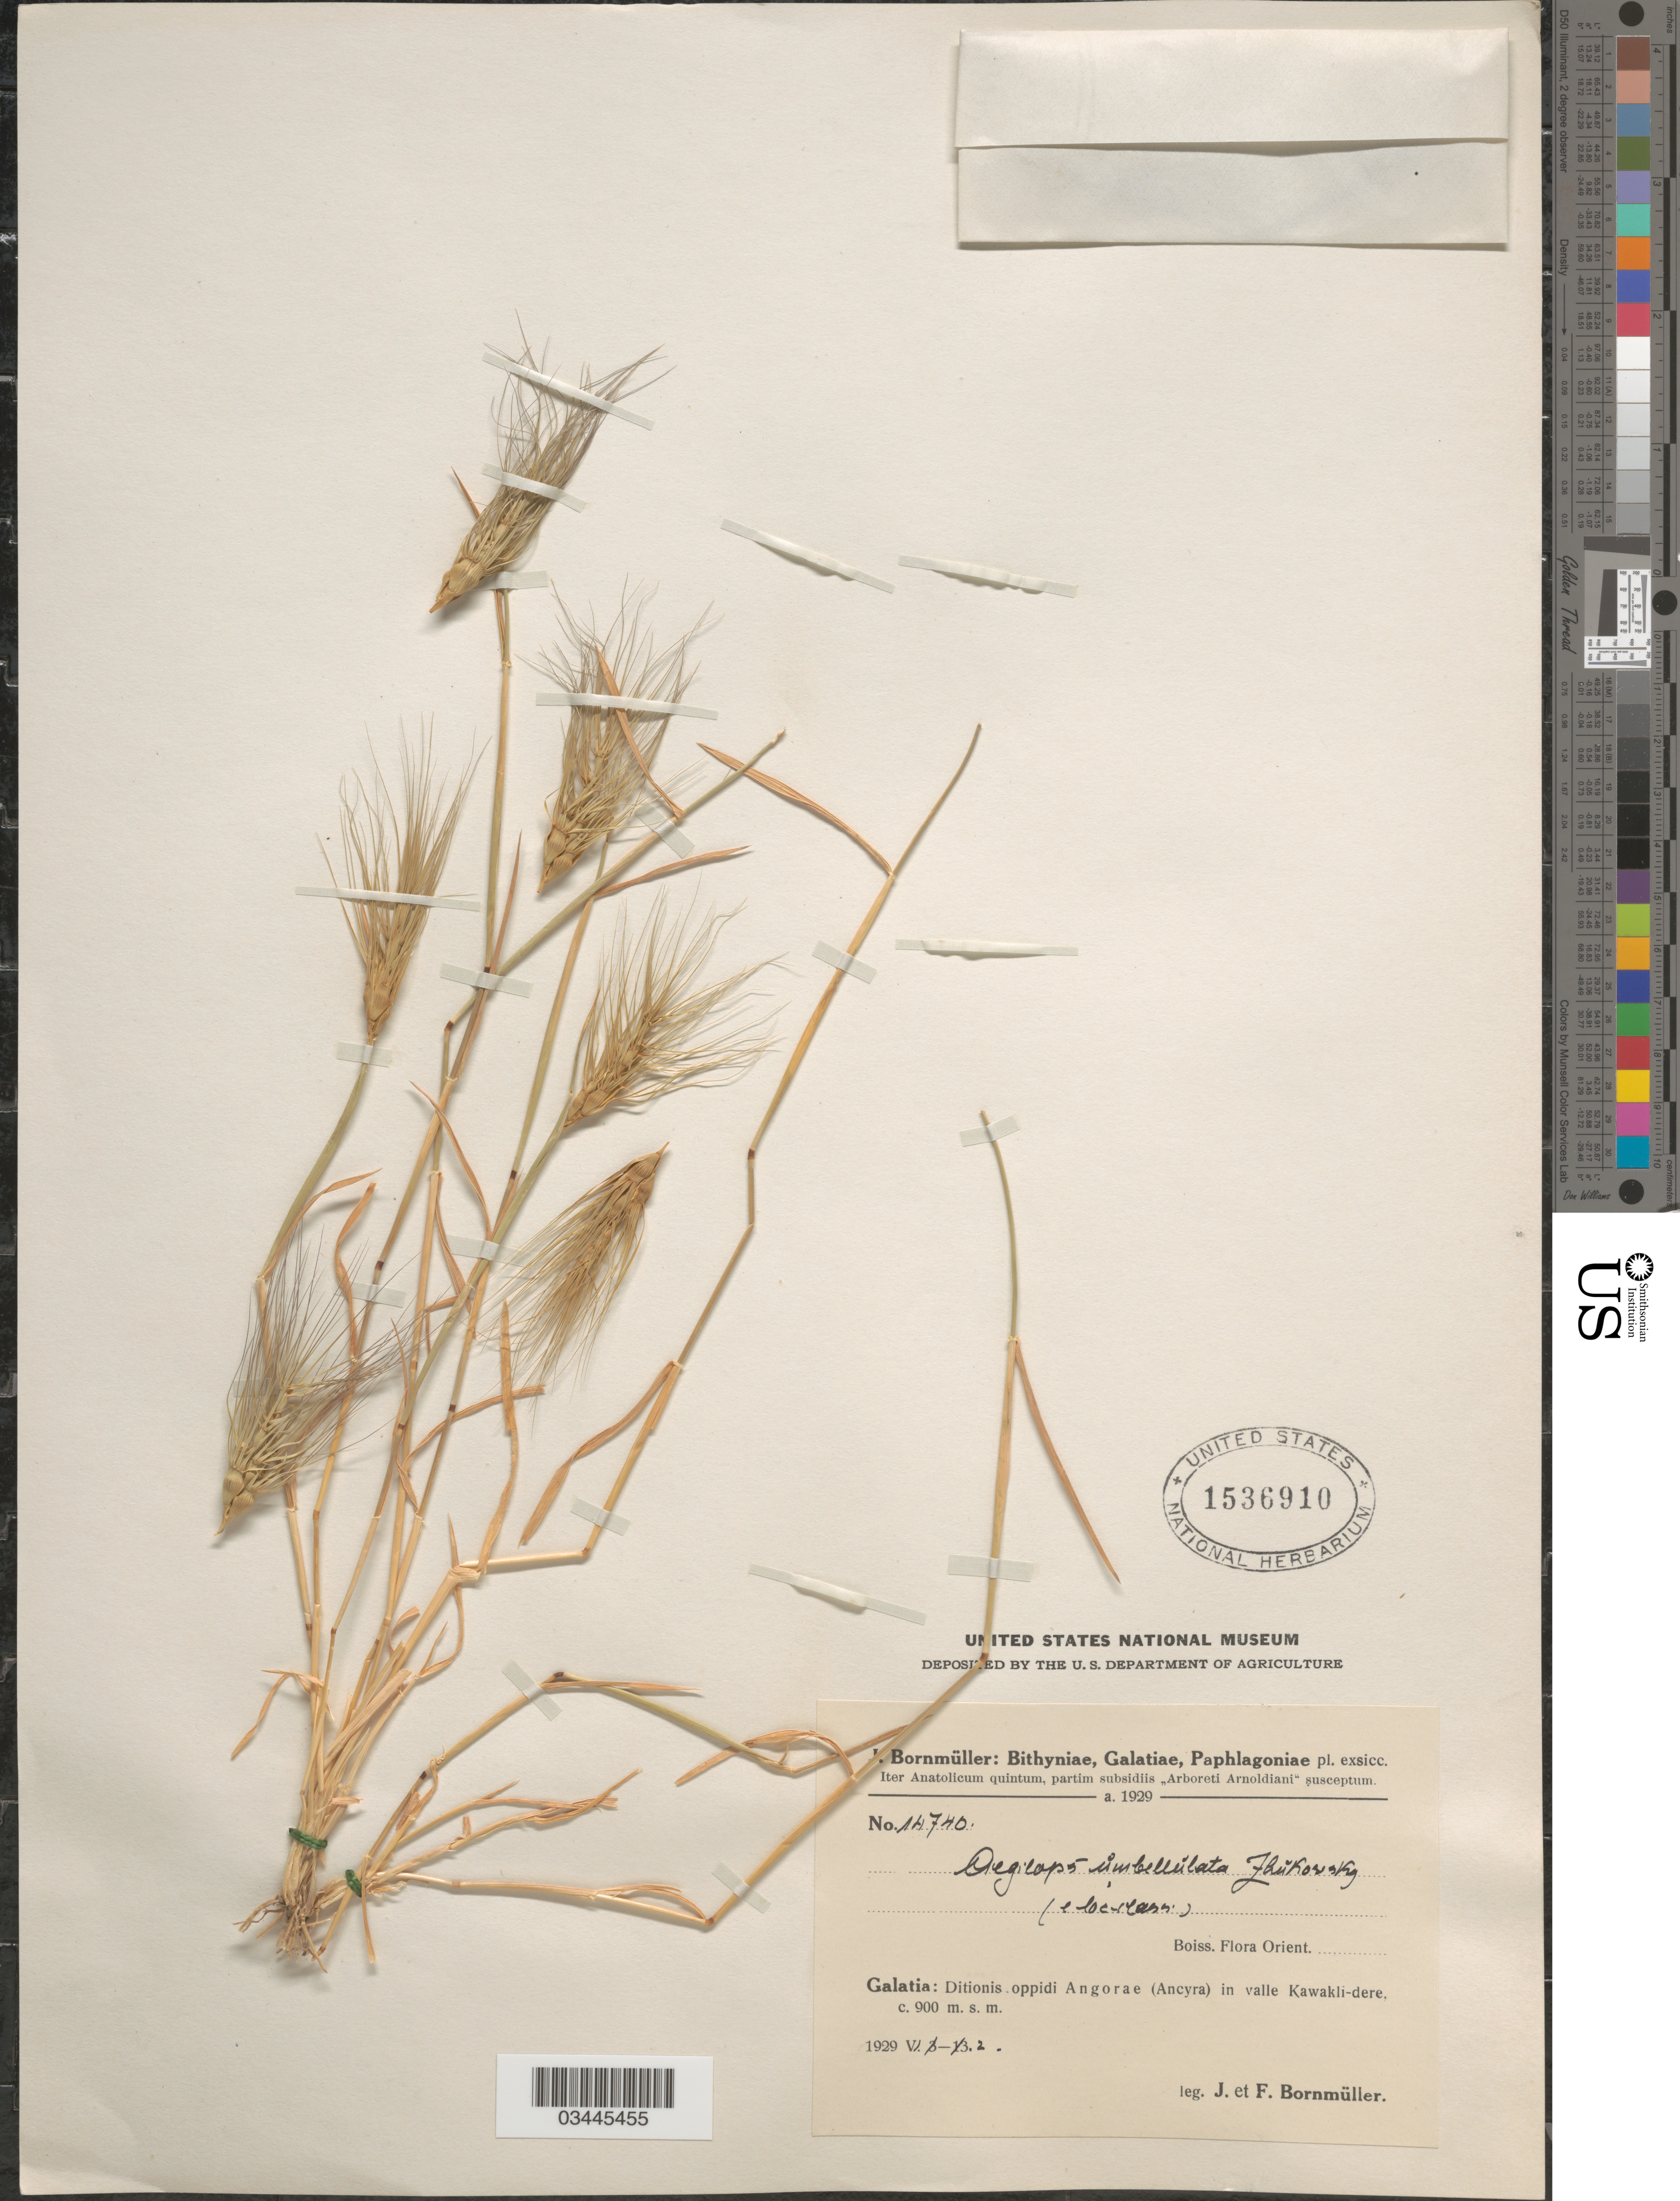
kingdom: Plantae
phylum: Tracheophyta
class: Liliopsida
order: Poales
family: Poaceae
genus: Aegilops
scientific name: Aegilops triuncialis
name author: L.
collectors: J. Bornmüller & F. Bornmüller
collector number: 14740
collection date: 1929-06-02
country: Turkey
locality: Iter Anatolicum quintum, partim subsidiis "Arboreti Arnoldiani" susceptum. Galatia: Ditionis oppidi Angorae (Ancyra) in valle Kawakli-dere.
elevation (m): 900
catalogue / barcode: US 1536910